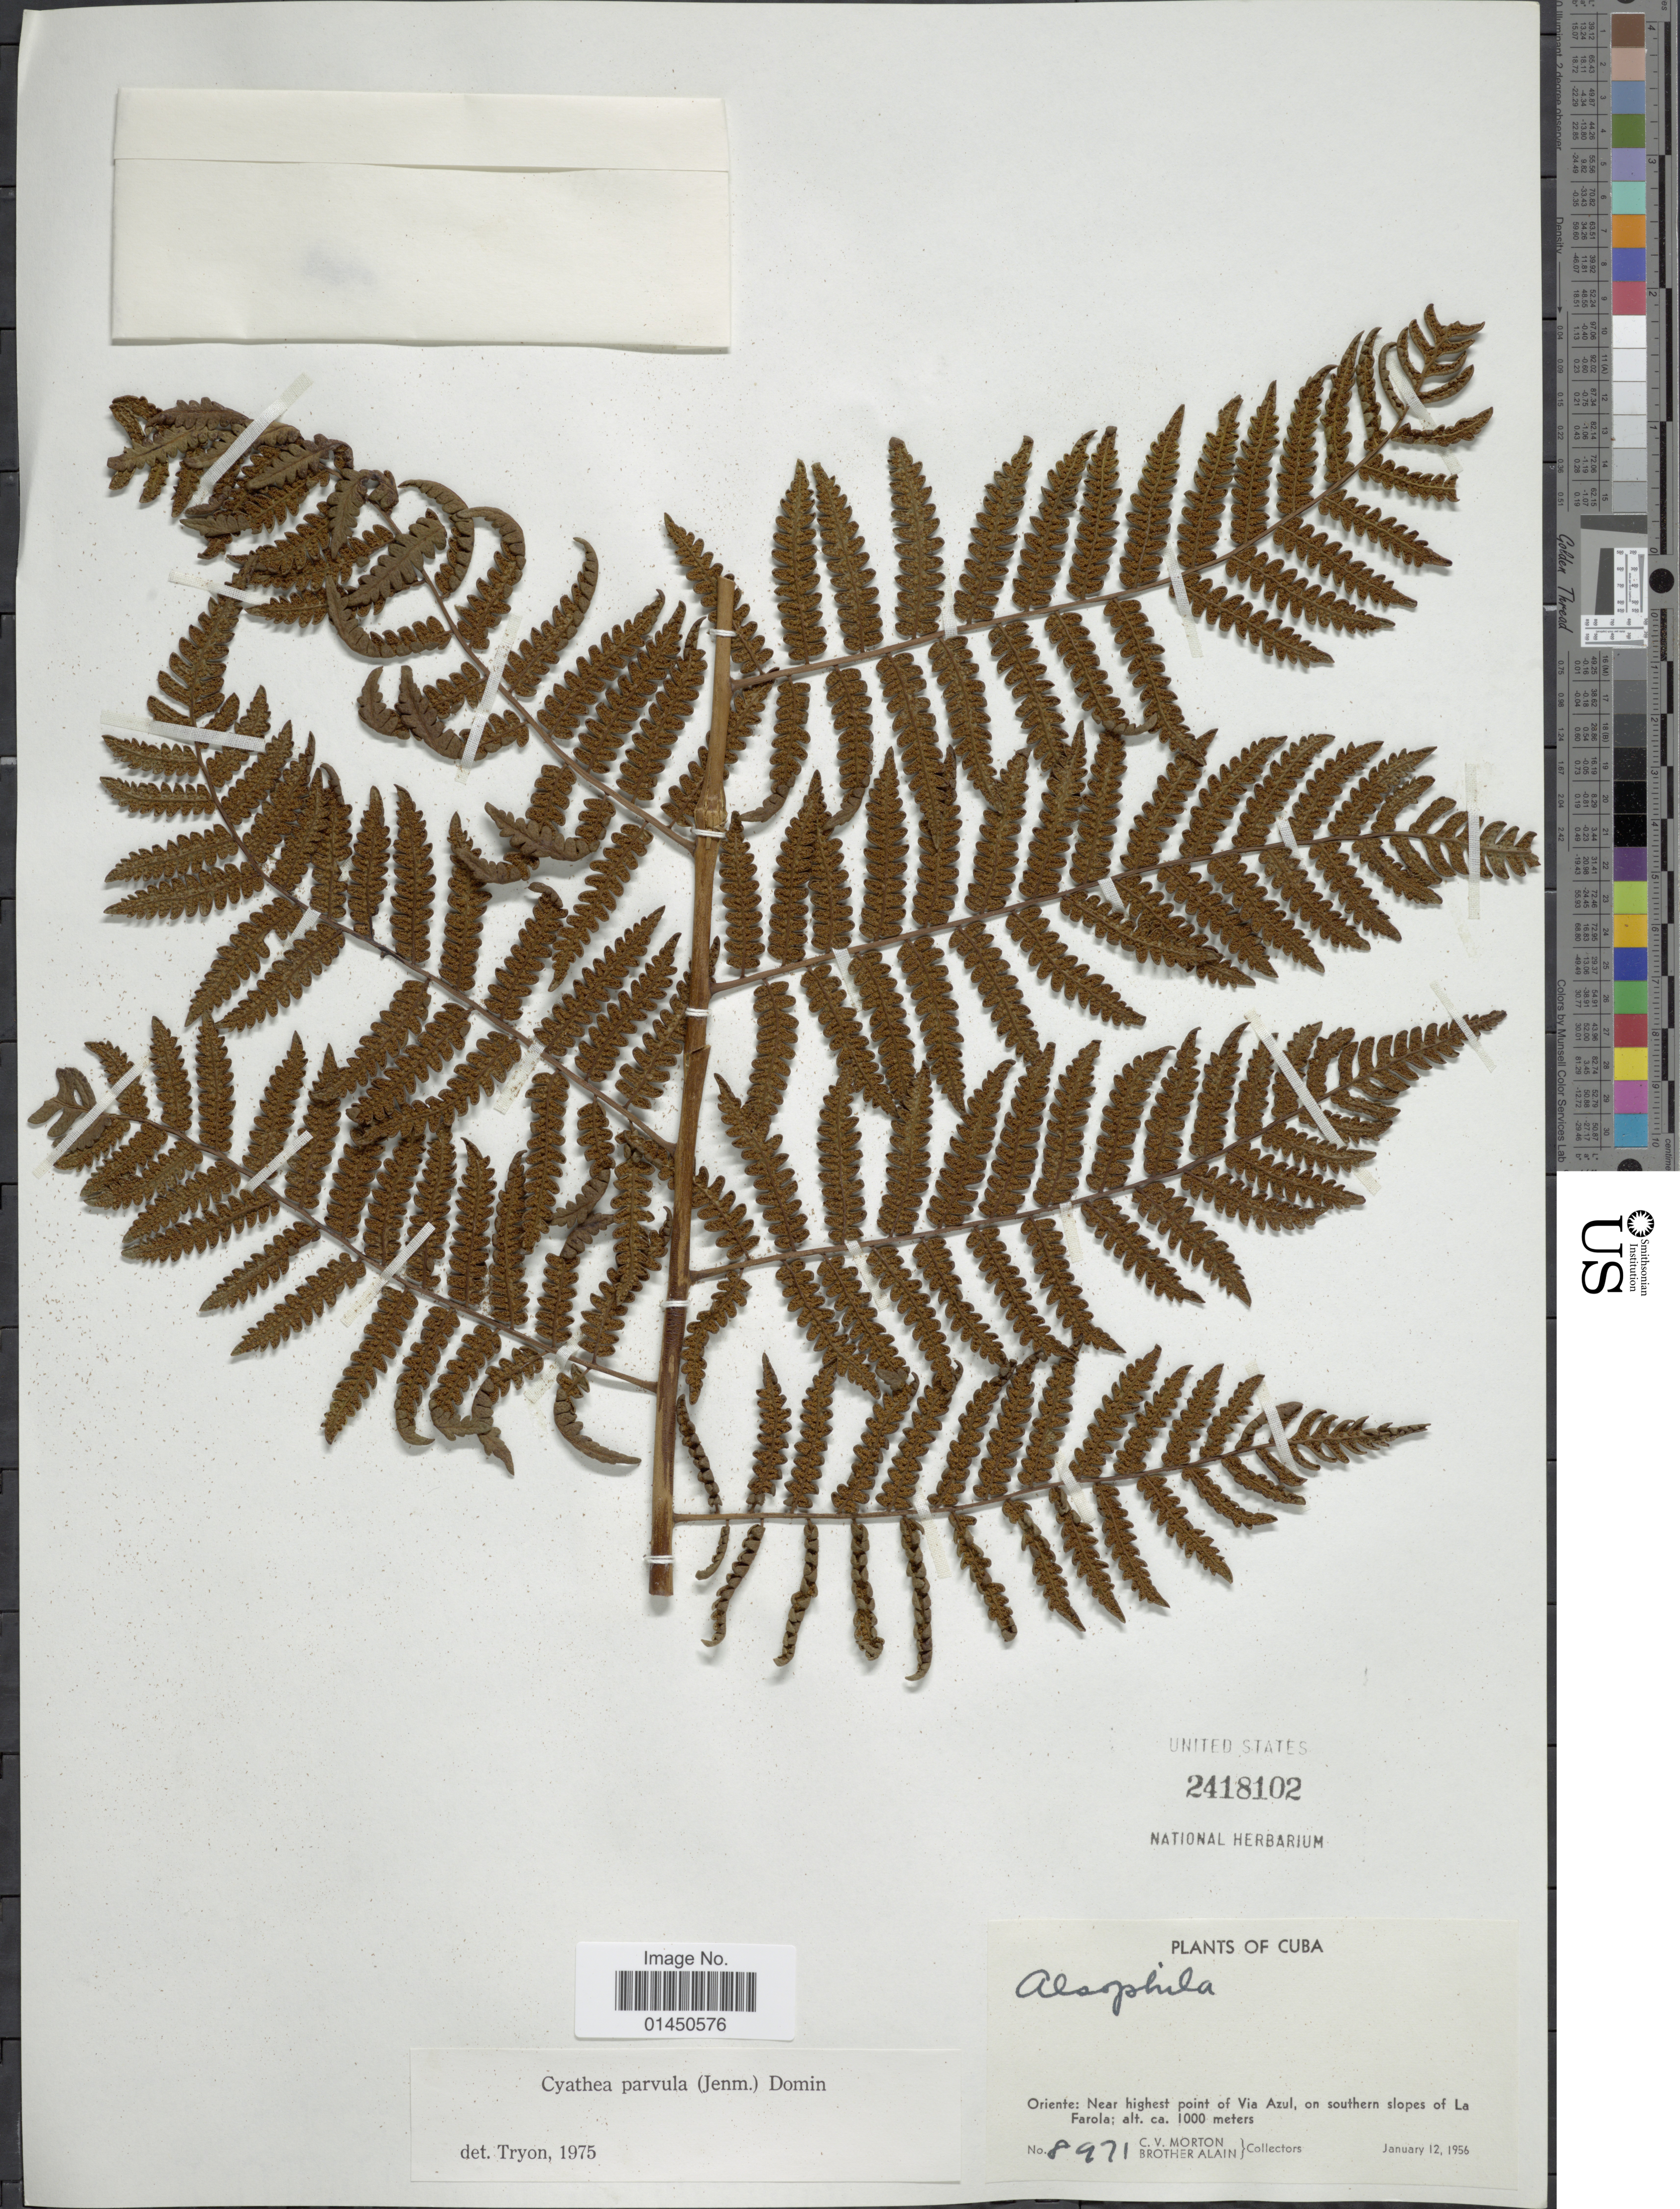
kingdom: Plantae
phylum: Tracheophyta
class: Polypodiopsida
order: Cyatheales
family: Cyatheaceae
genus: Cyathea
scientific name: Cyathea parvula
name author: (Jenman) Domin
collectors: C. V. Morton & A. H. Liogier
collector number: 8971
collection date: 1956-01-12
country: Cuba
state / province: Oriente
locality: Near highest point of Via Azul, on southern slopes of La Farola.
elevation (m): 1000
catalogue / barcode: US 2418102